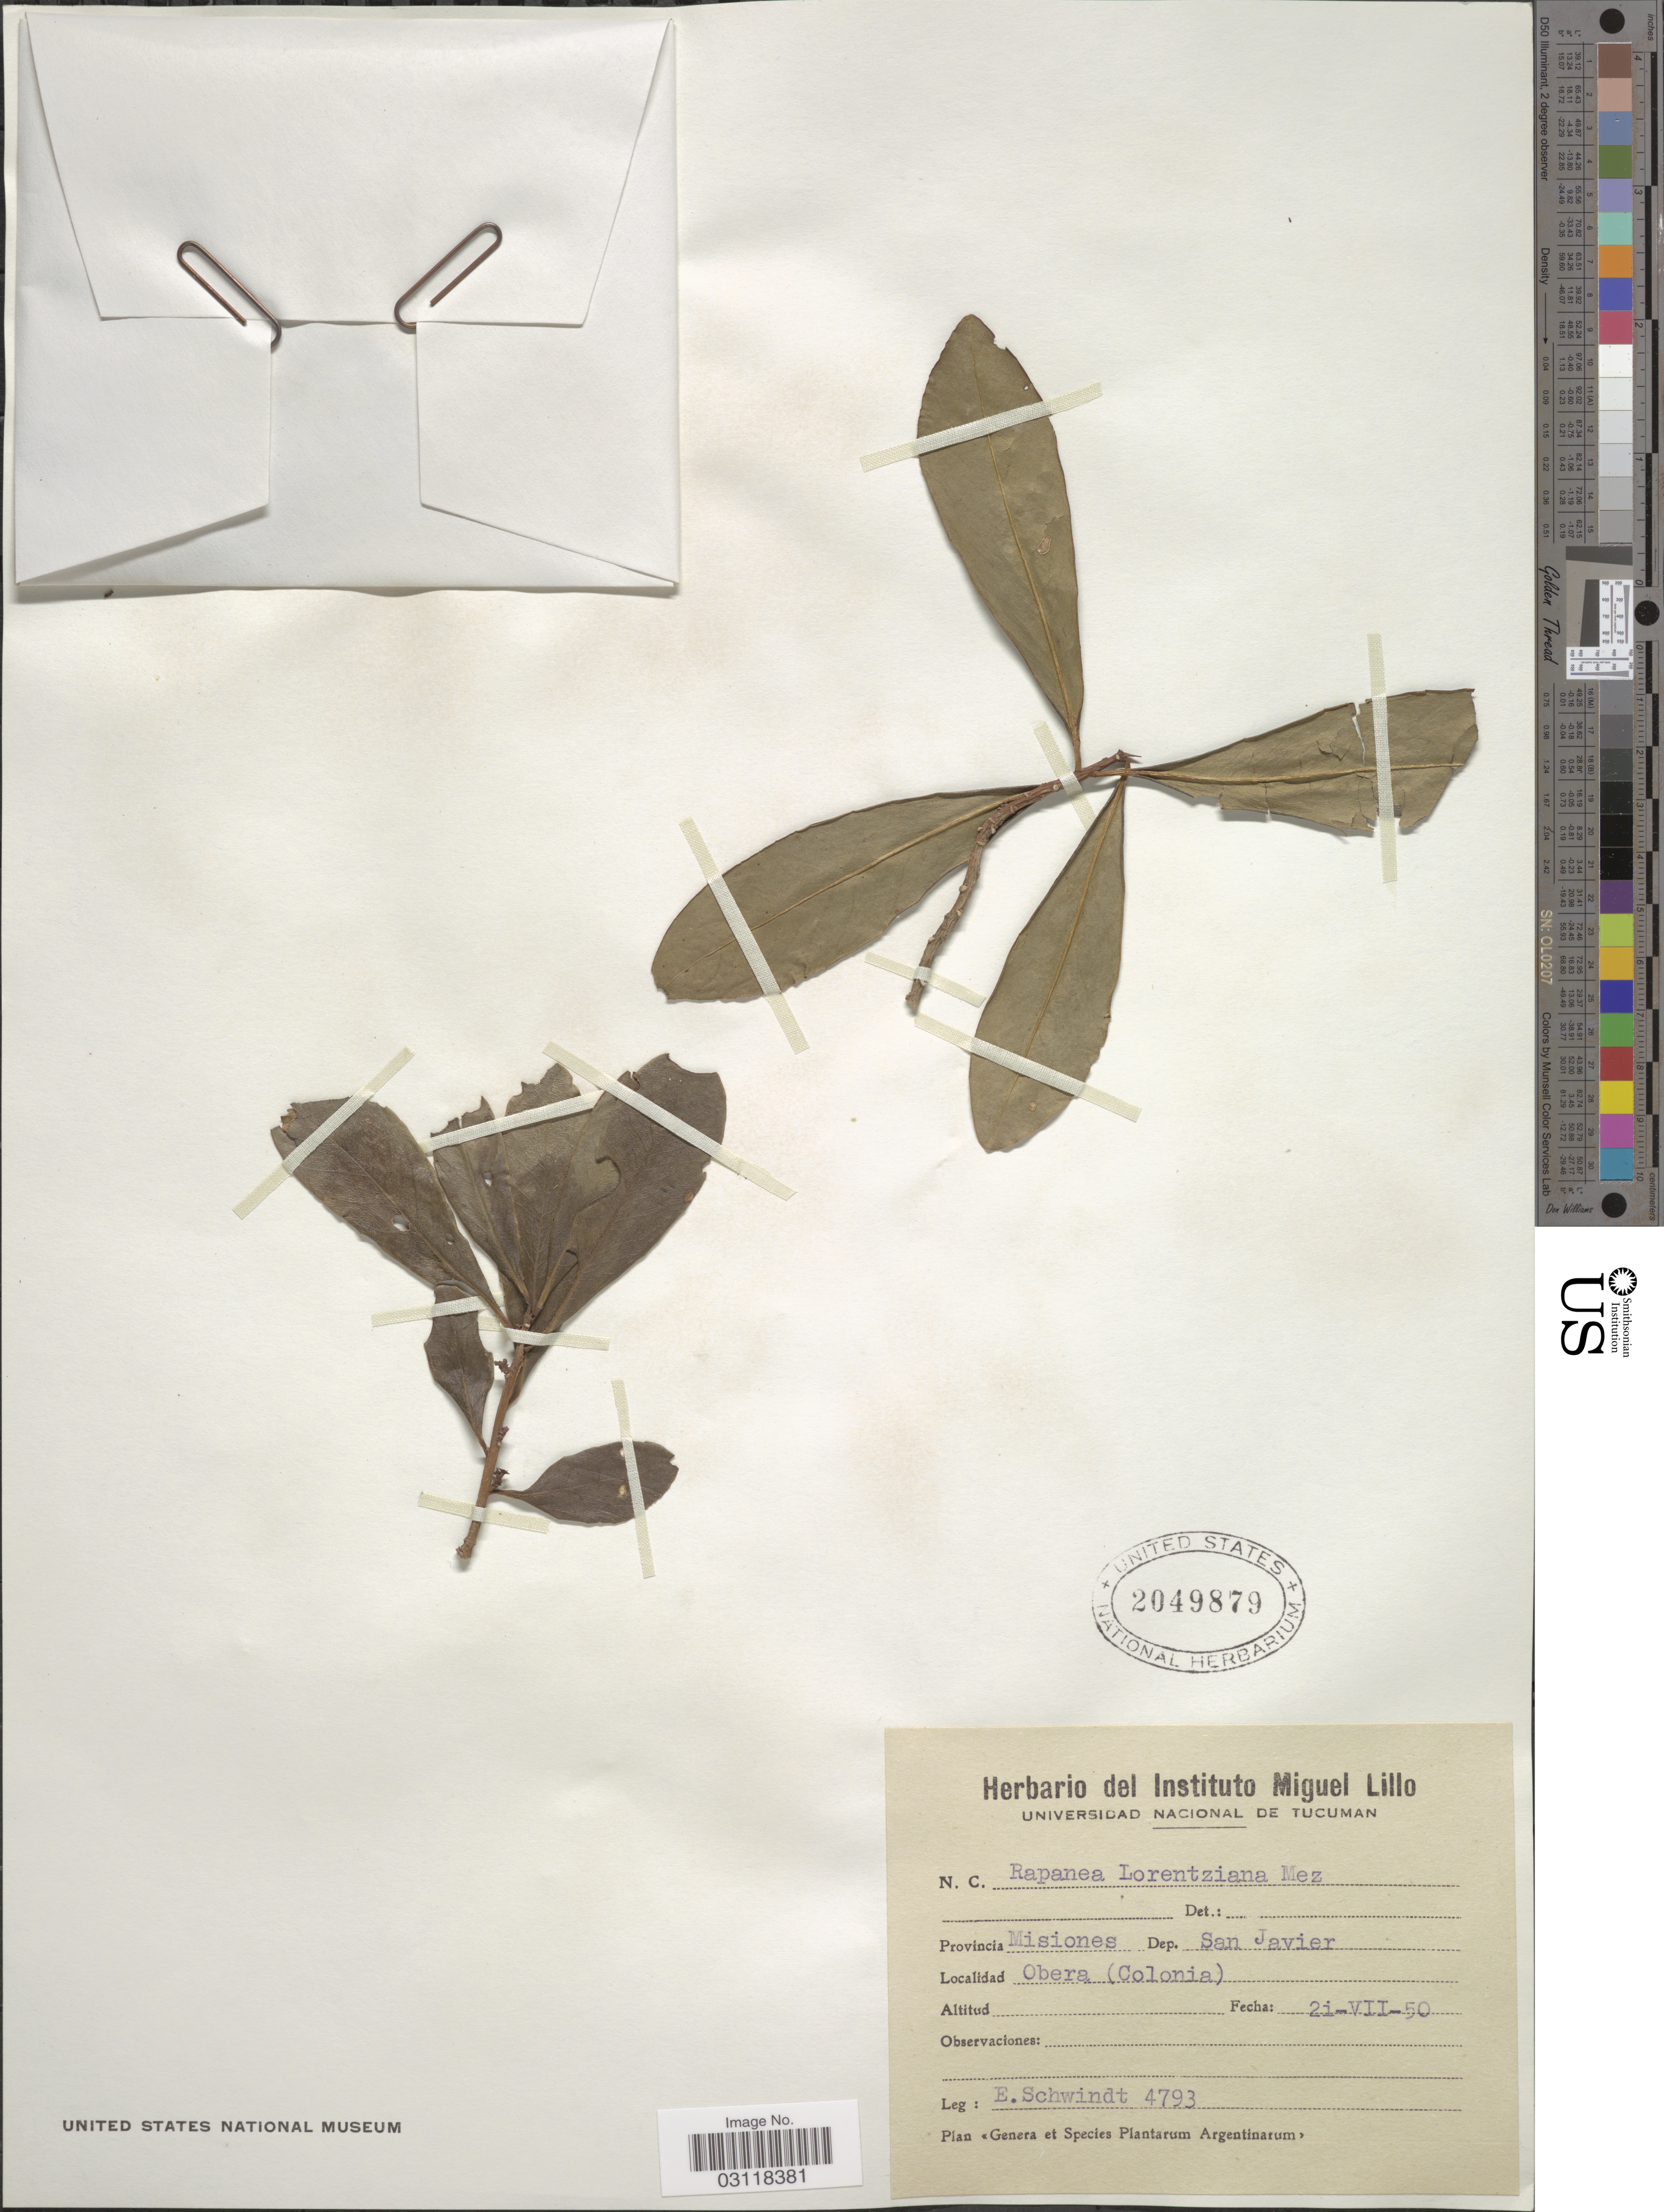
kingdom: Plantae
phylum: Tracheophyta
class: Magnoliopsida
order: Ericales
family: Primulaceae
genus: Rapanea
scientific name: Rapanea lorentziana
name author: Mez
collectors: E. Schwindt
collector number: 4793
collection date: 1950-07-21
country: Argentina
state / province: Misiones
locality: Provincia Misiones. Dep. San Javier. Obera (Colonia).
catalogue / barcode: US 2049879